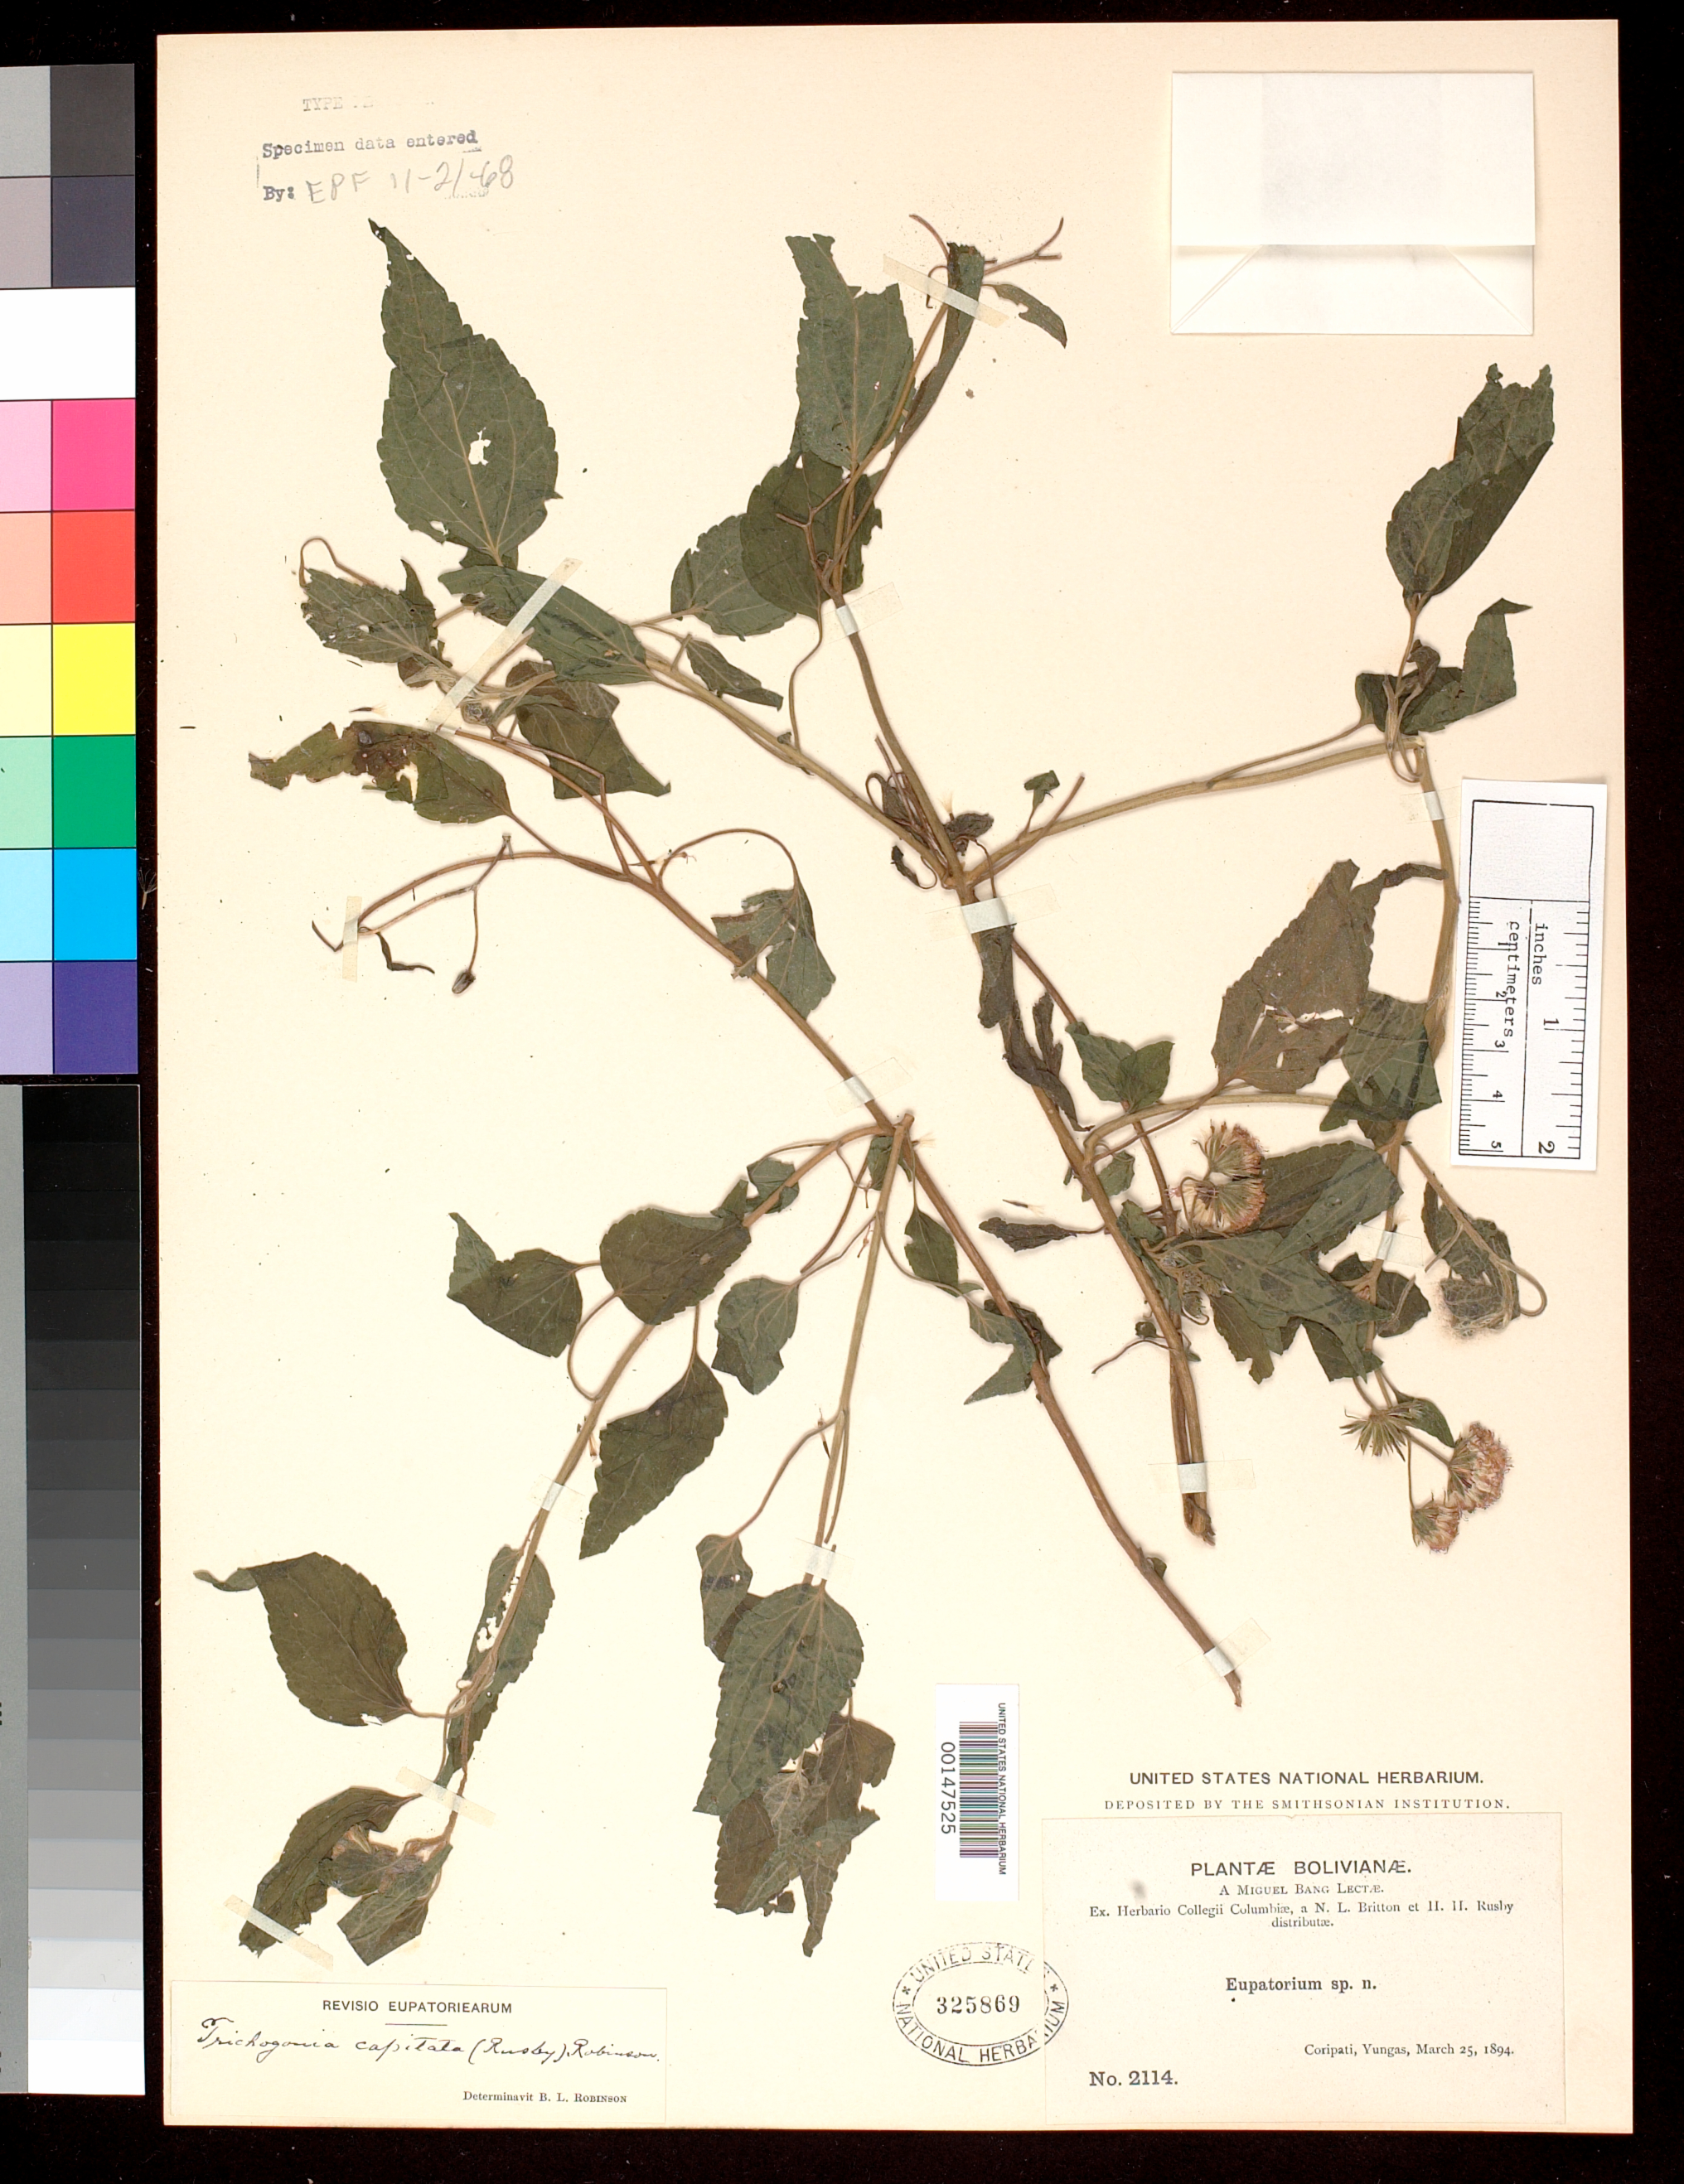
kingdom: Plantae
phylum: Tracheophyta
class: Magnoliopsida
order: Asterales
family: Asteraceae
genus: Eupatorium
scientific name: Eupatorium capitatum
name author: Rusby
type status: Isotype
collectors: M. Bang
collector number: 2114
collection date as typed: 25 Mar 1894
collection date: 1894-03-25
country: Bolivia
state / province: La Paz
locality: Coripata; Yungas.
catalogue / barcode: US 325869